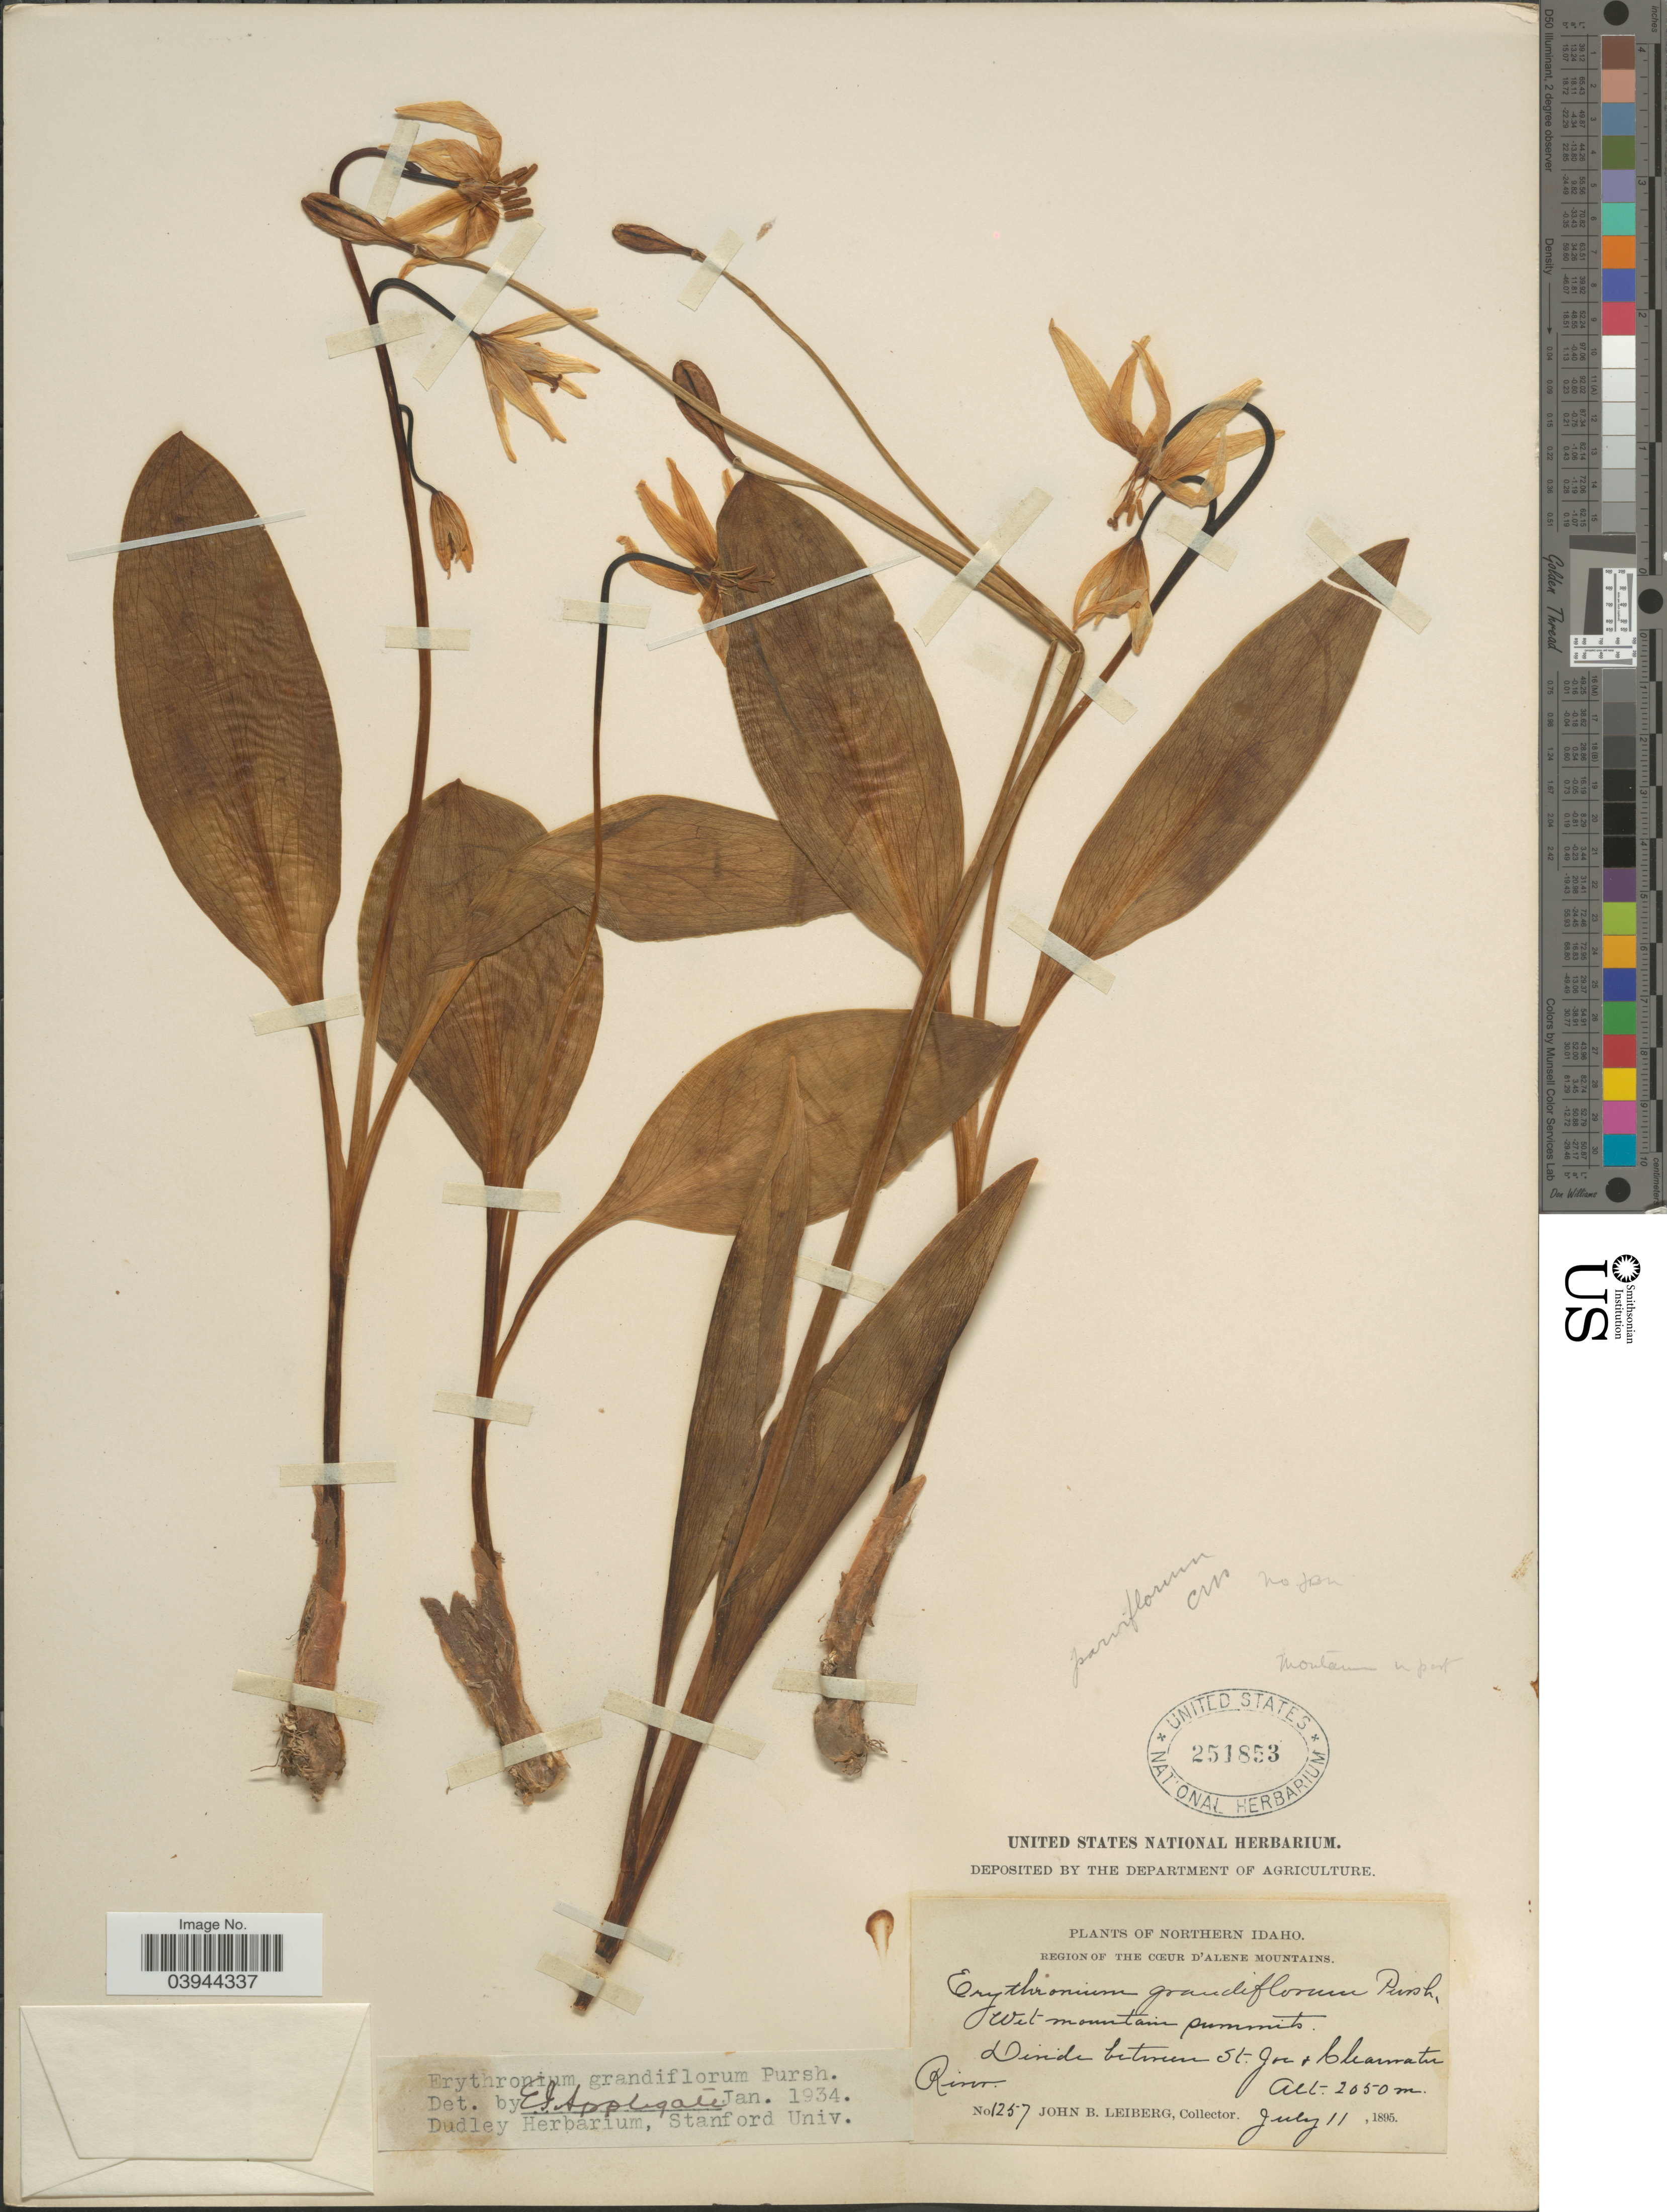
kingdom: Plantae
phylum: Tracheophyta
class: Liliopsida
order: Liliales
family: Liliaceae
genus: Erythronium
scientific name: Erythronium grandiflorum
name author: Pursh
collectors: J. B. Leiberg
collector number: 1257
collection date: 1895-07-11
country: United States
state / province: Idaho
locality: Northern Idaho. Region of the Cœur D'Alene Mountains. Divide between St. Joe + Clearwater River.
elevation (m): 2050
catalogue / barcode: US 251853